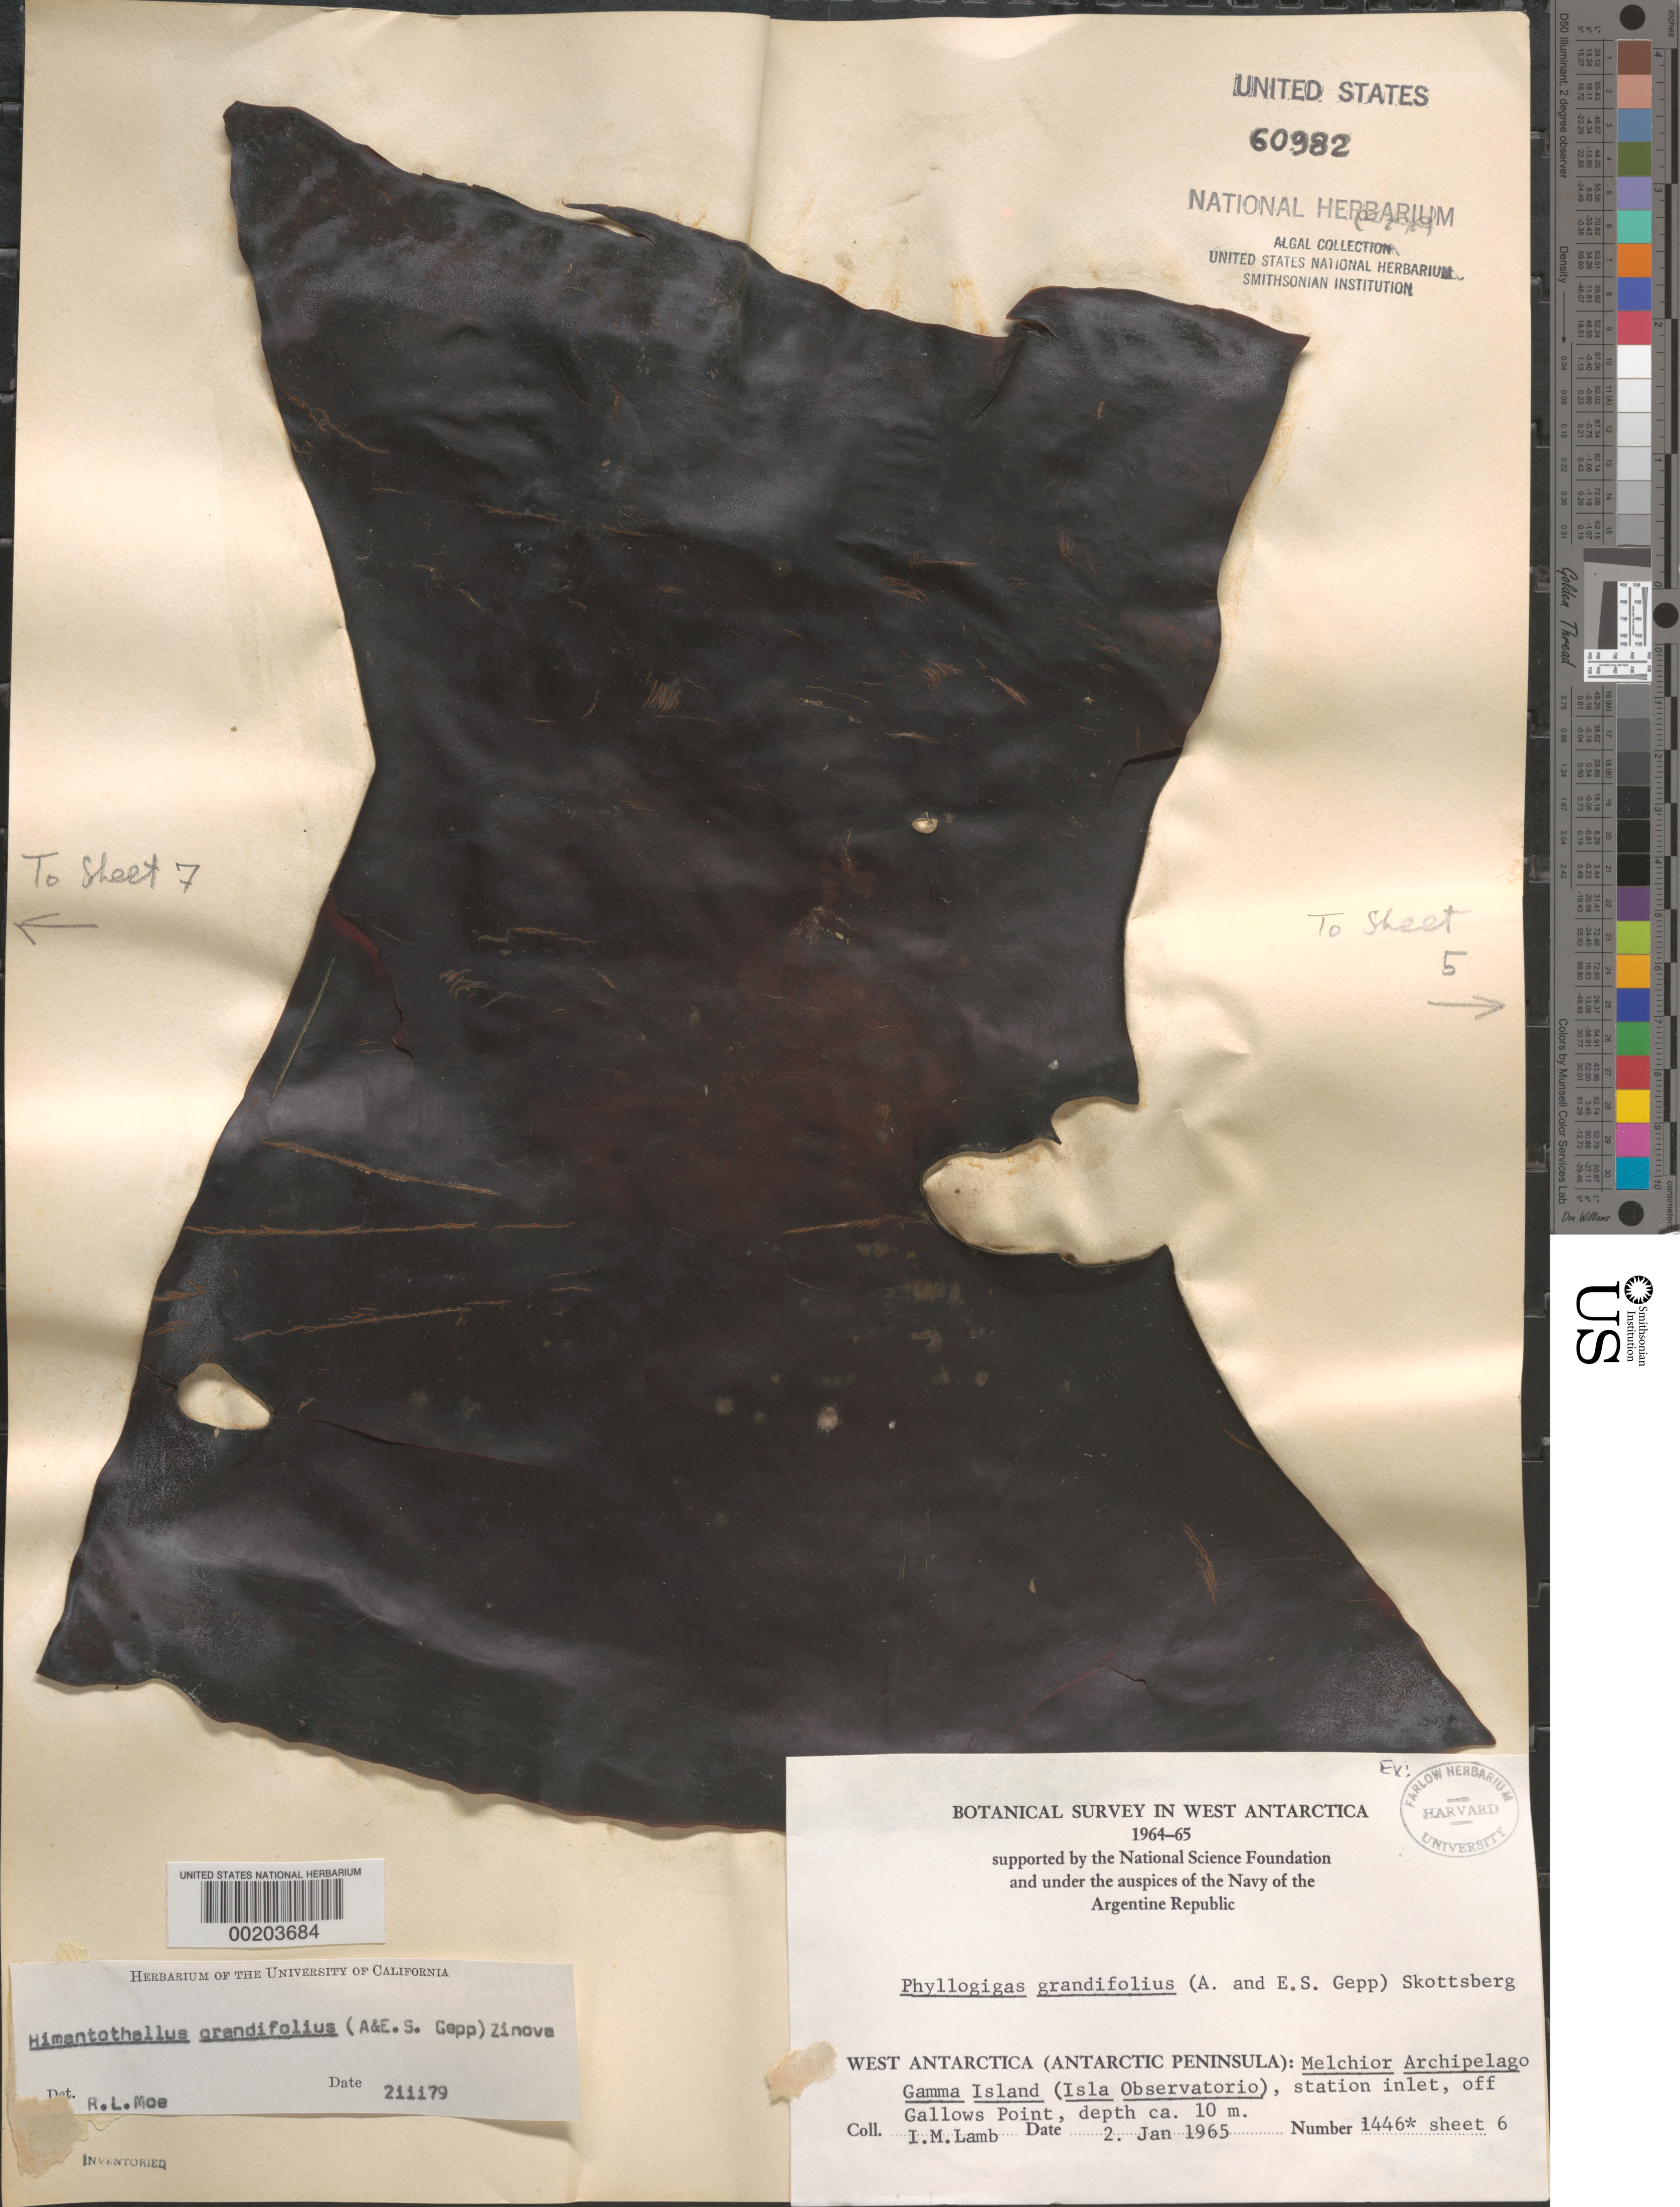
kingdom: Chromista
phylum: Ochrophyta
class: Phaeophyceae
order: Desmarestiales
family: Desmarestiaceae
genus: Himantothallus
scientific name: Himantothallus grandifolius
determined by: Moe, R. L.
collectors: I. M. Lamb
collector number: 1446-6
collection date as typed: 02 Jan 1965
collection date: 1965-01-02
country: Antarctica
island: Gamma Island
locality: Off Gallows Point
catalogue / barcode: US 60982